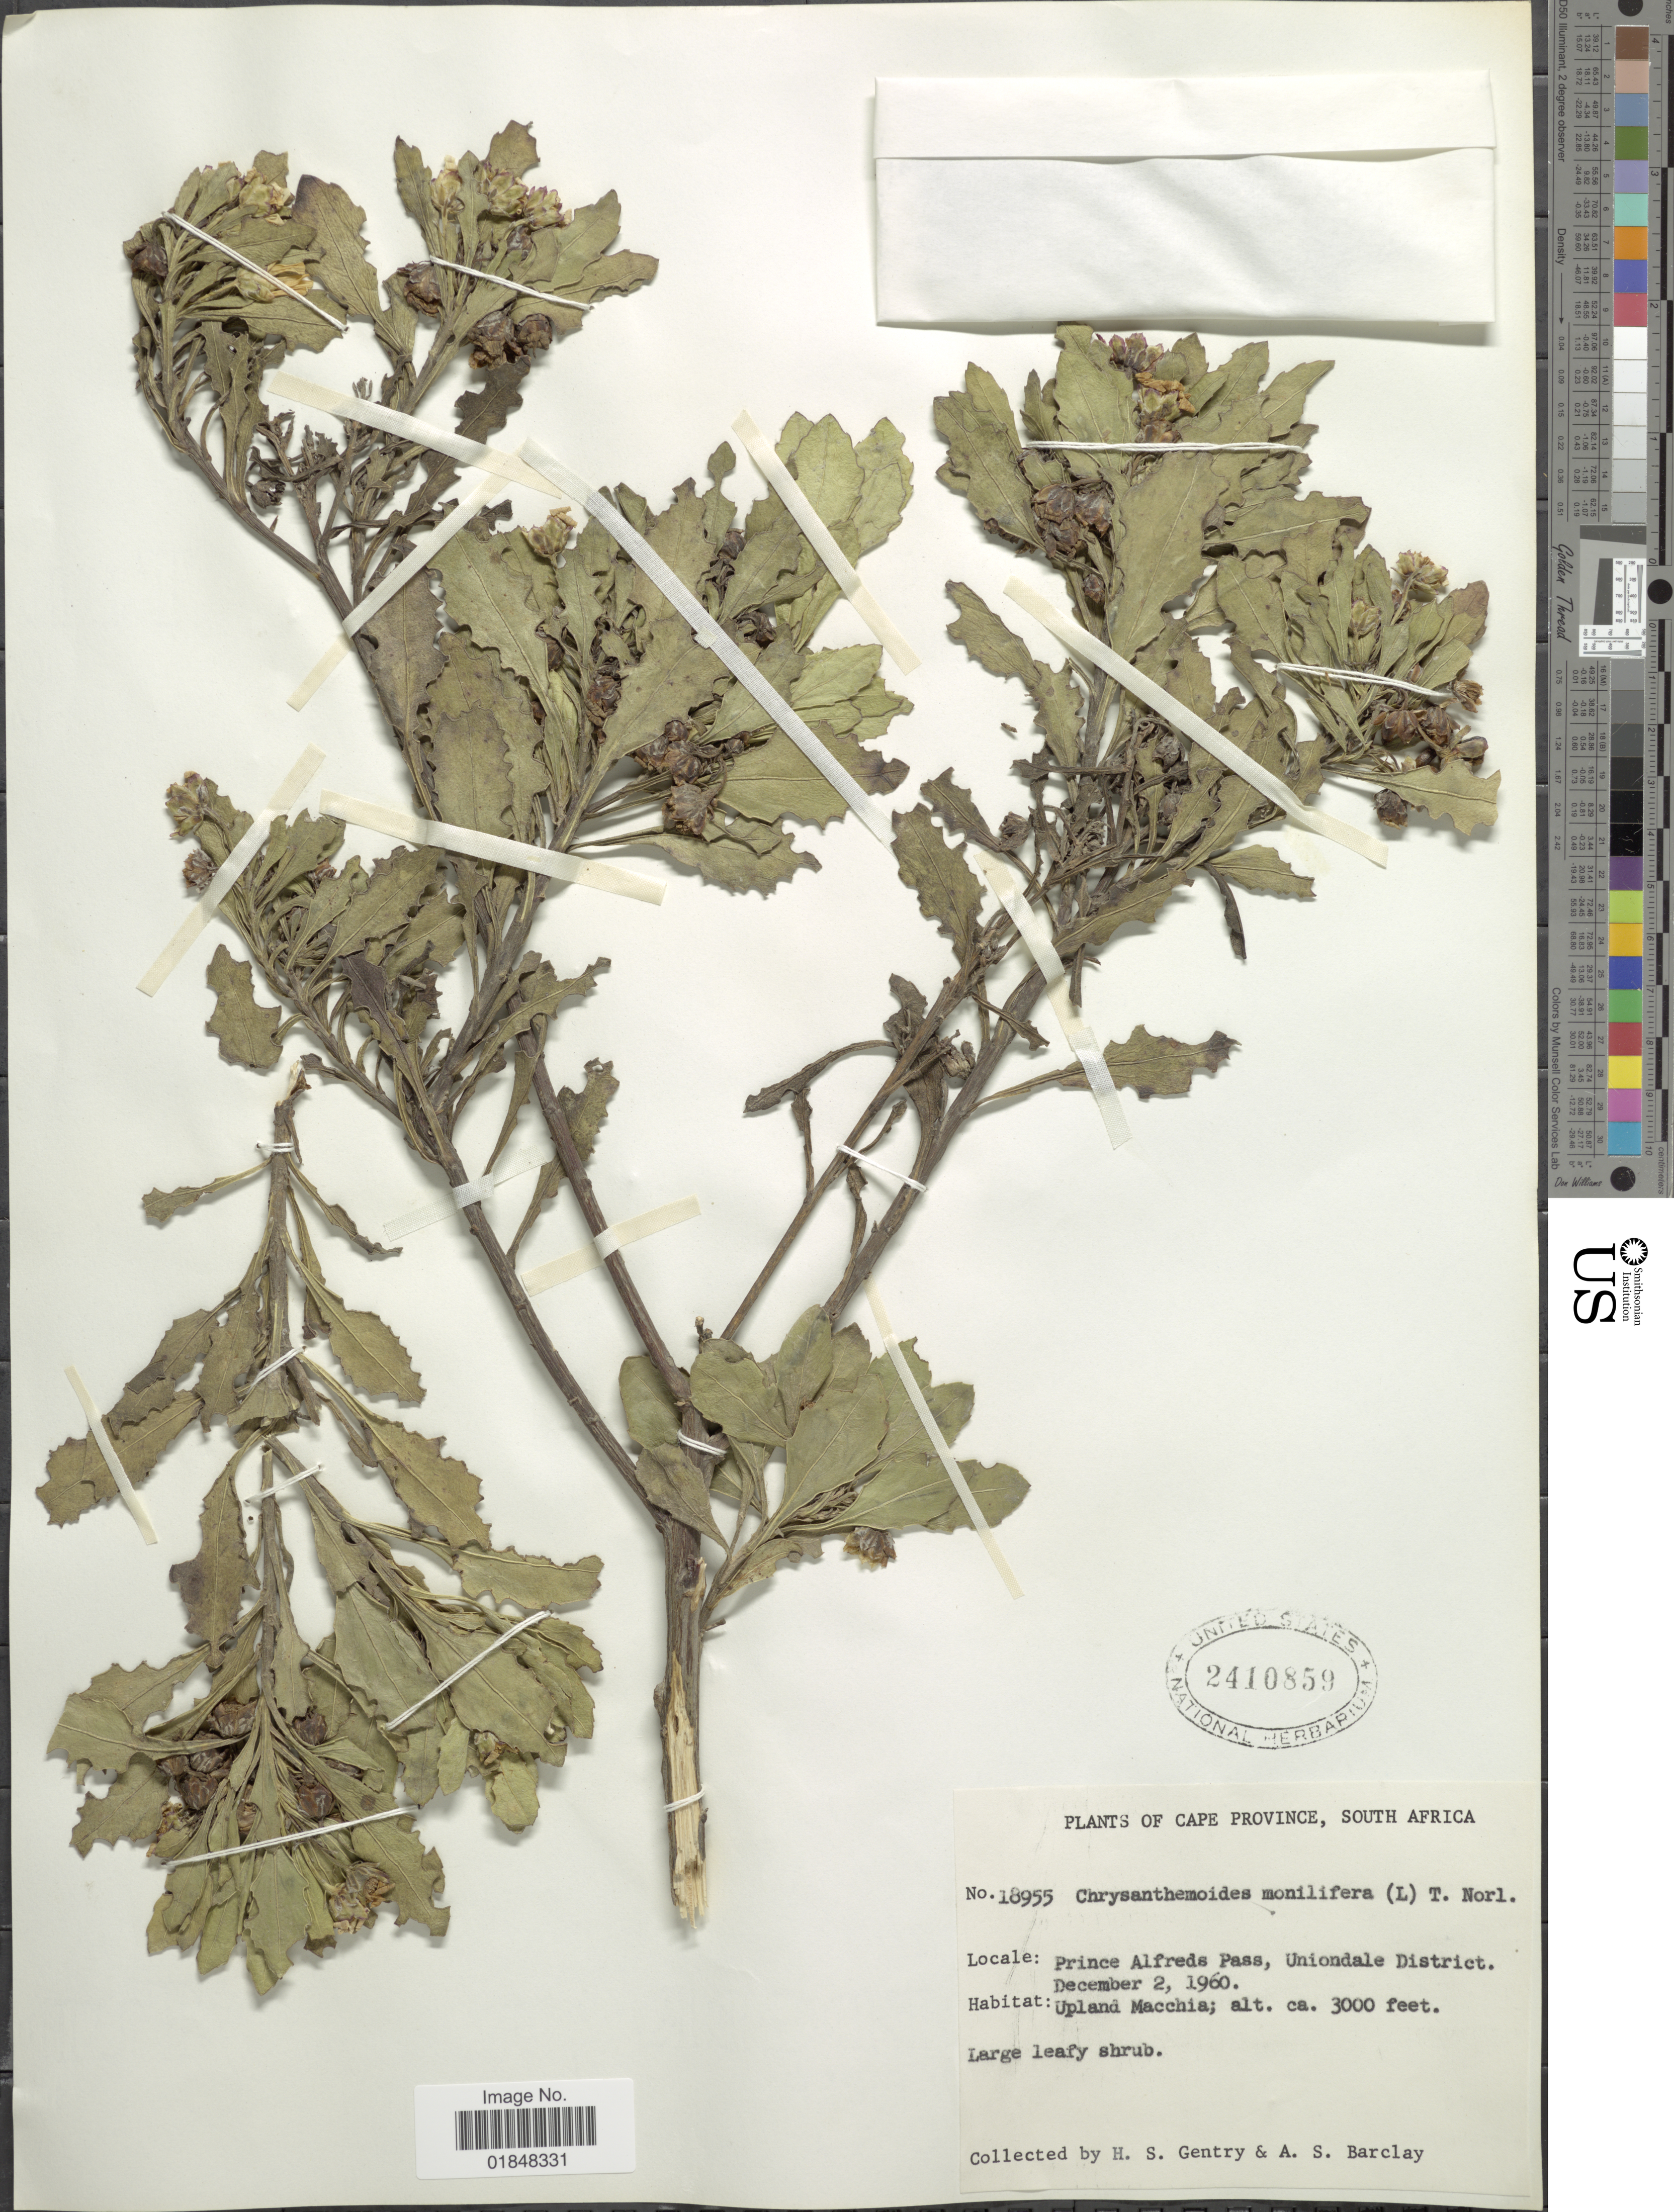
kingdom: Plantae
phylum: Tracheophyta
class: Magnoliopsida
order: Asterales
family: Asteraceae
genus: Chrysanthemoides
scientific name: Chrysanthemoides monilifera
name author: (L.) Norl.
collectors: H. S. Gentry & A. S. Barclay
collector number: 18955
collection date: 1960-12-02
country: South Africa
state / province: Western Cape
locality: Prince Alfreds Pass, Uniondale District. Upland Macchia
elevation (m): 914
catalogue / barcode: US 2410859